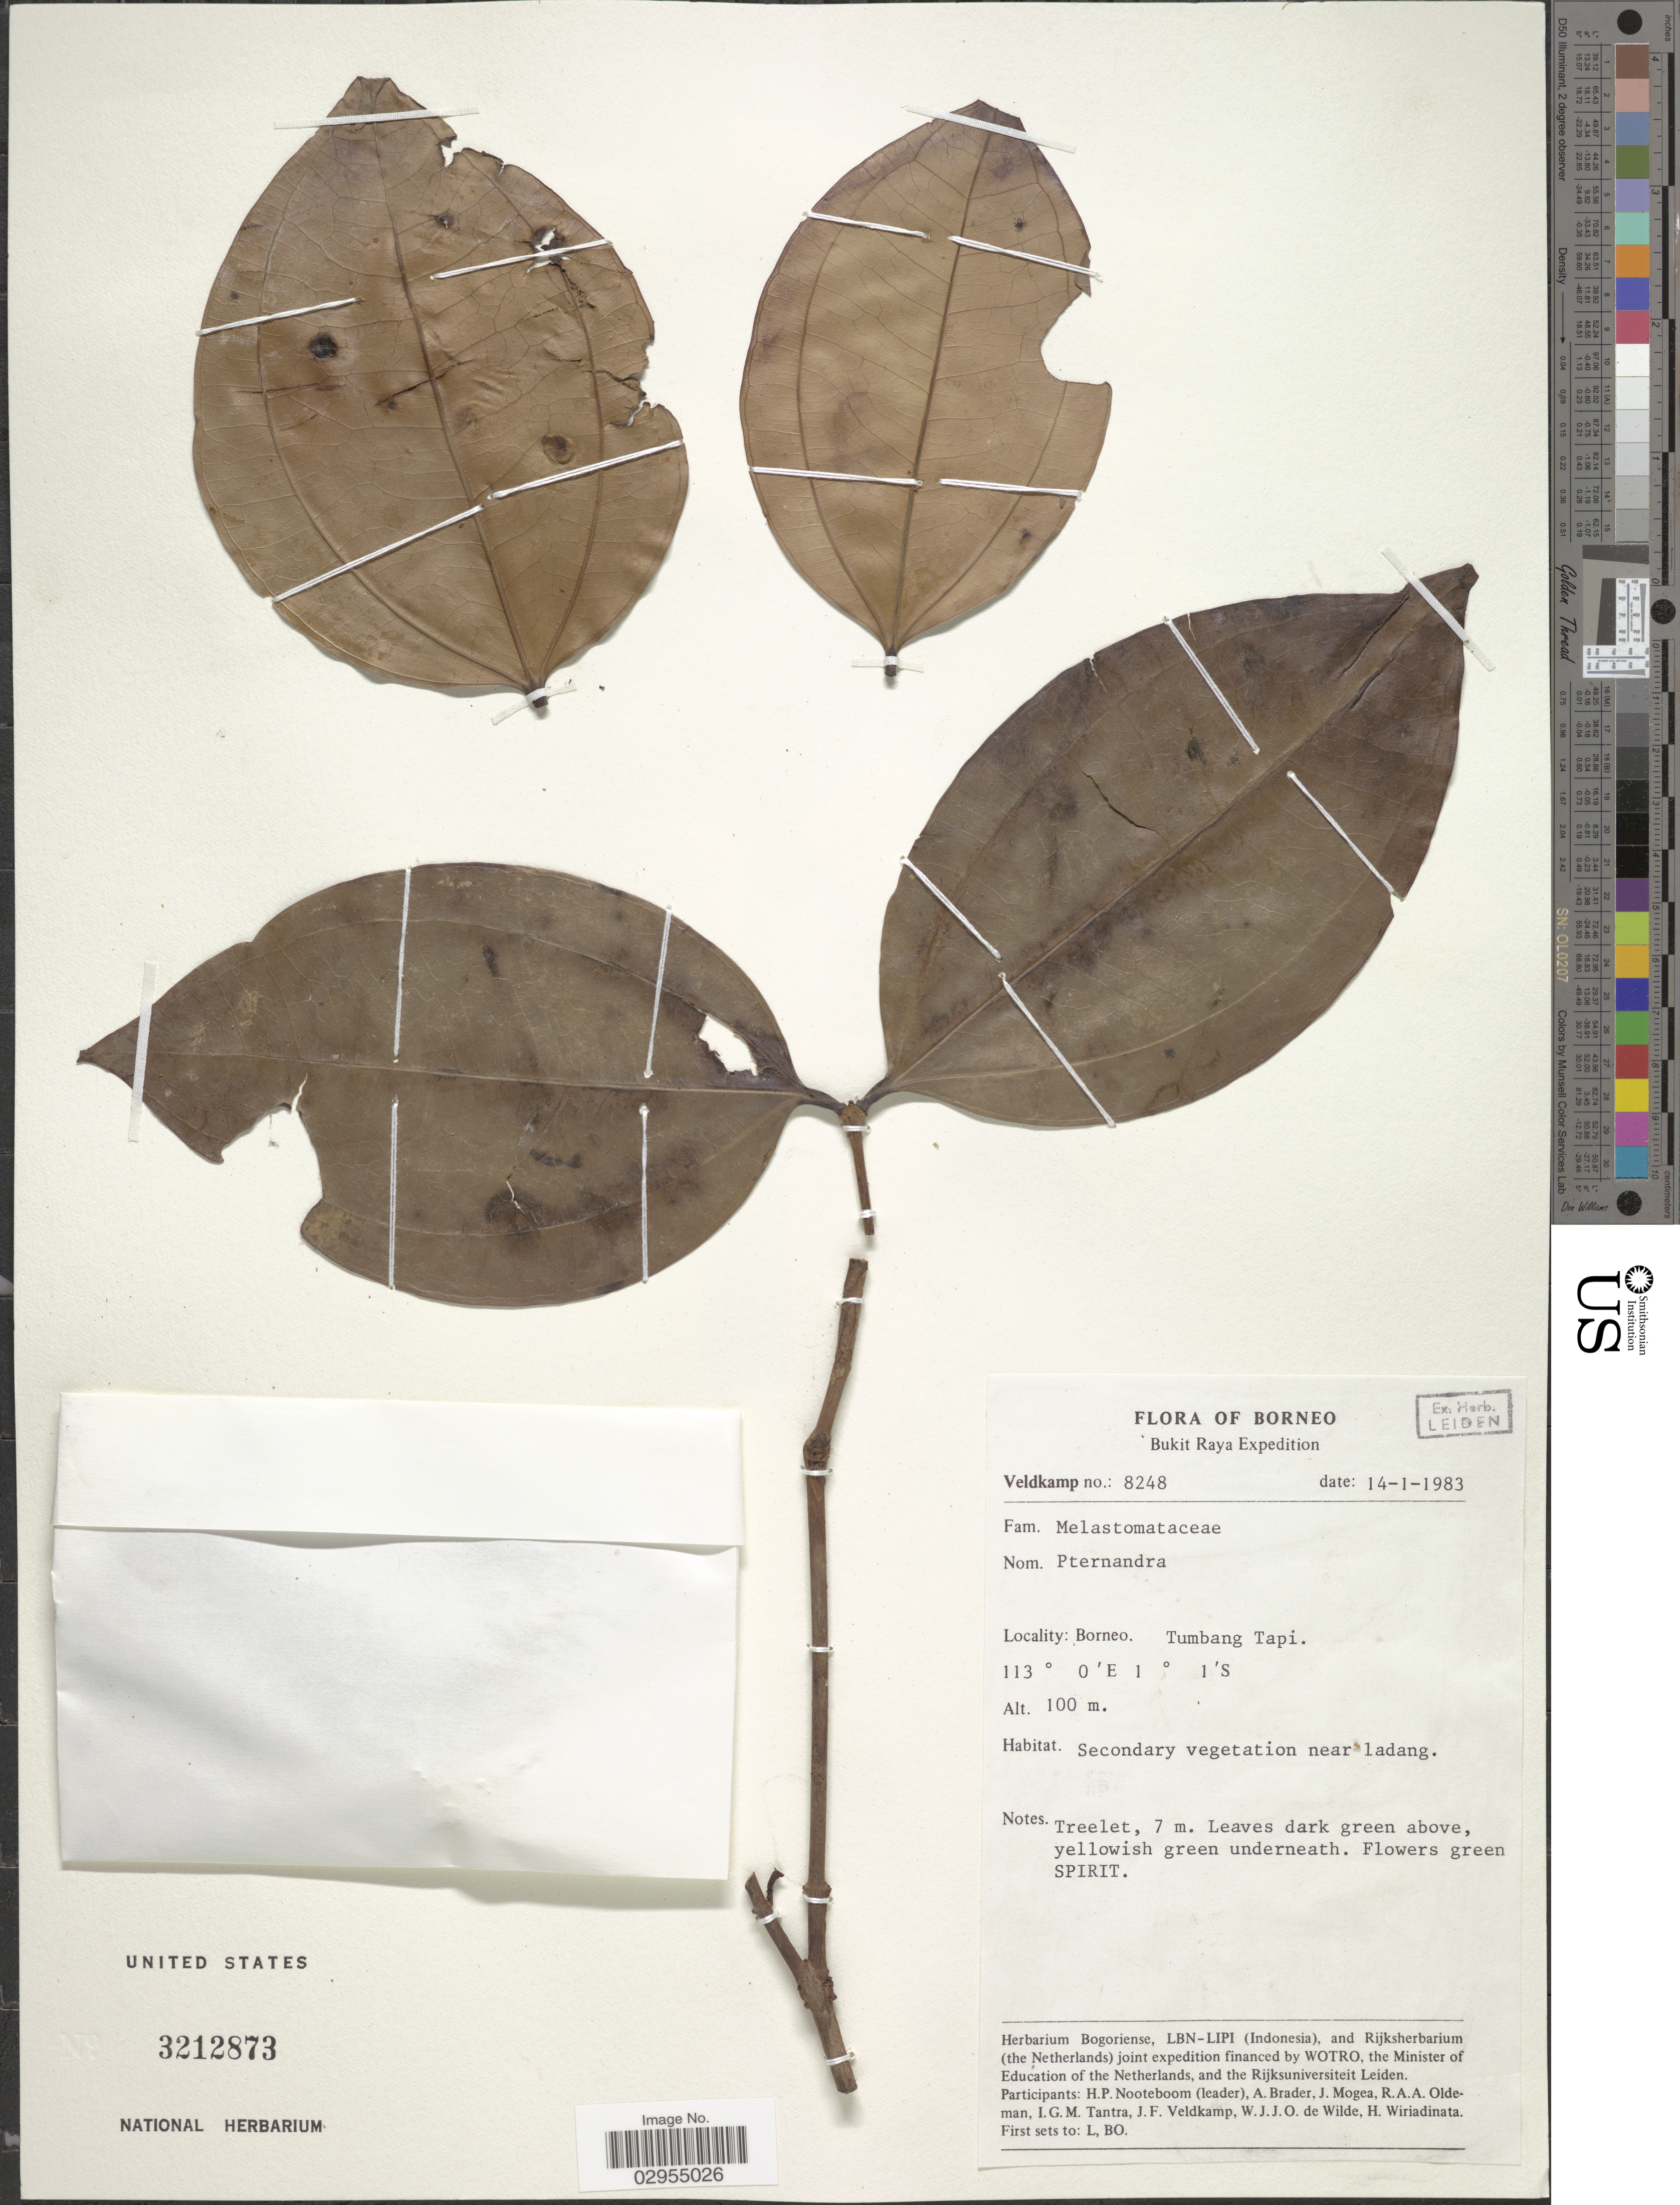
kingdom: Plantae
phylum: Tracheophyta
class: Magnoliopsida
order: Myrtales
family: Melastomataceae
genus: Pternandra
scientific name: Pternandra sp.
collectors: H. P. Nooteboom, A. Brader, J. Mogea, R. Oldeman & et al.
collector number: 8248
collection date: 1983-01-14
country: Indonesia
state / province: Kalimantan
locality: Bukit Raya. Borneo. Tumbang Tapi.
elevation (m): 100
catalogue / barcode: US 3212873